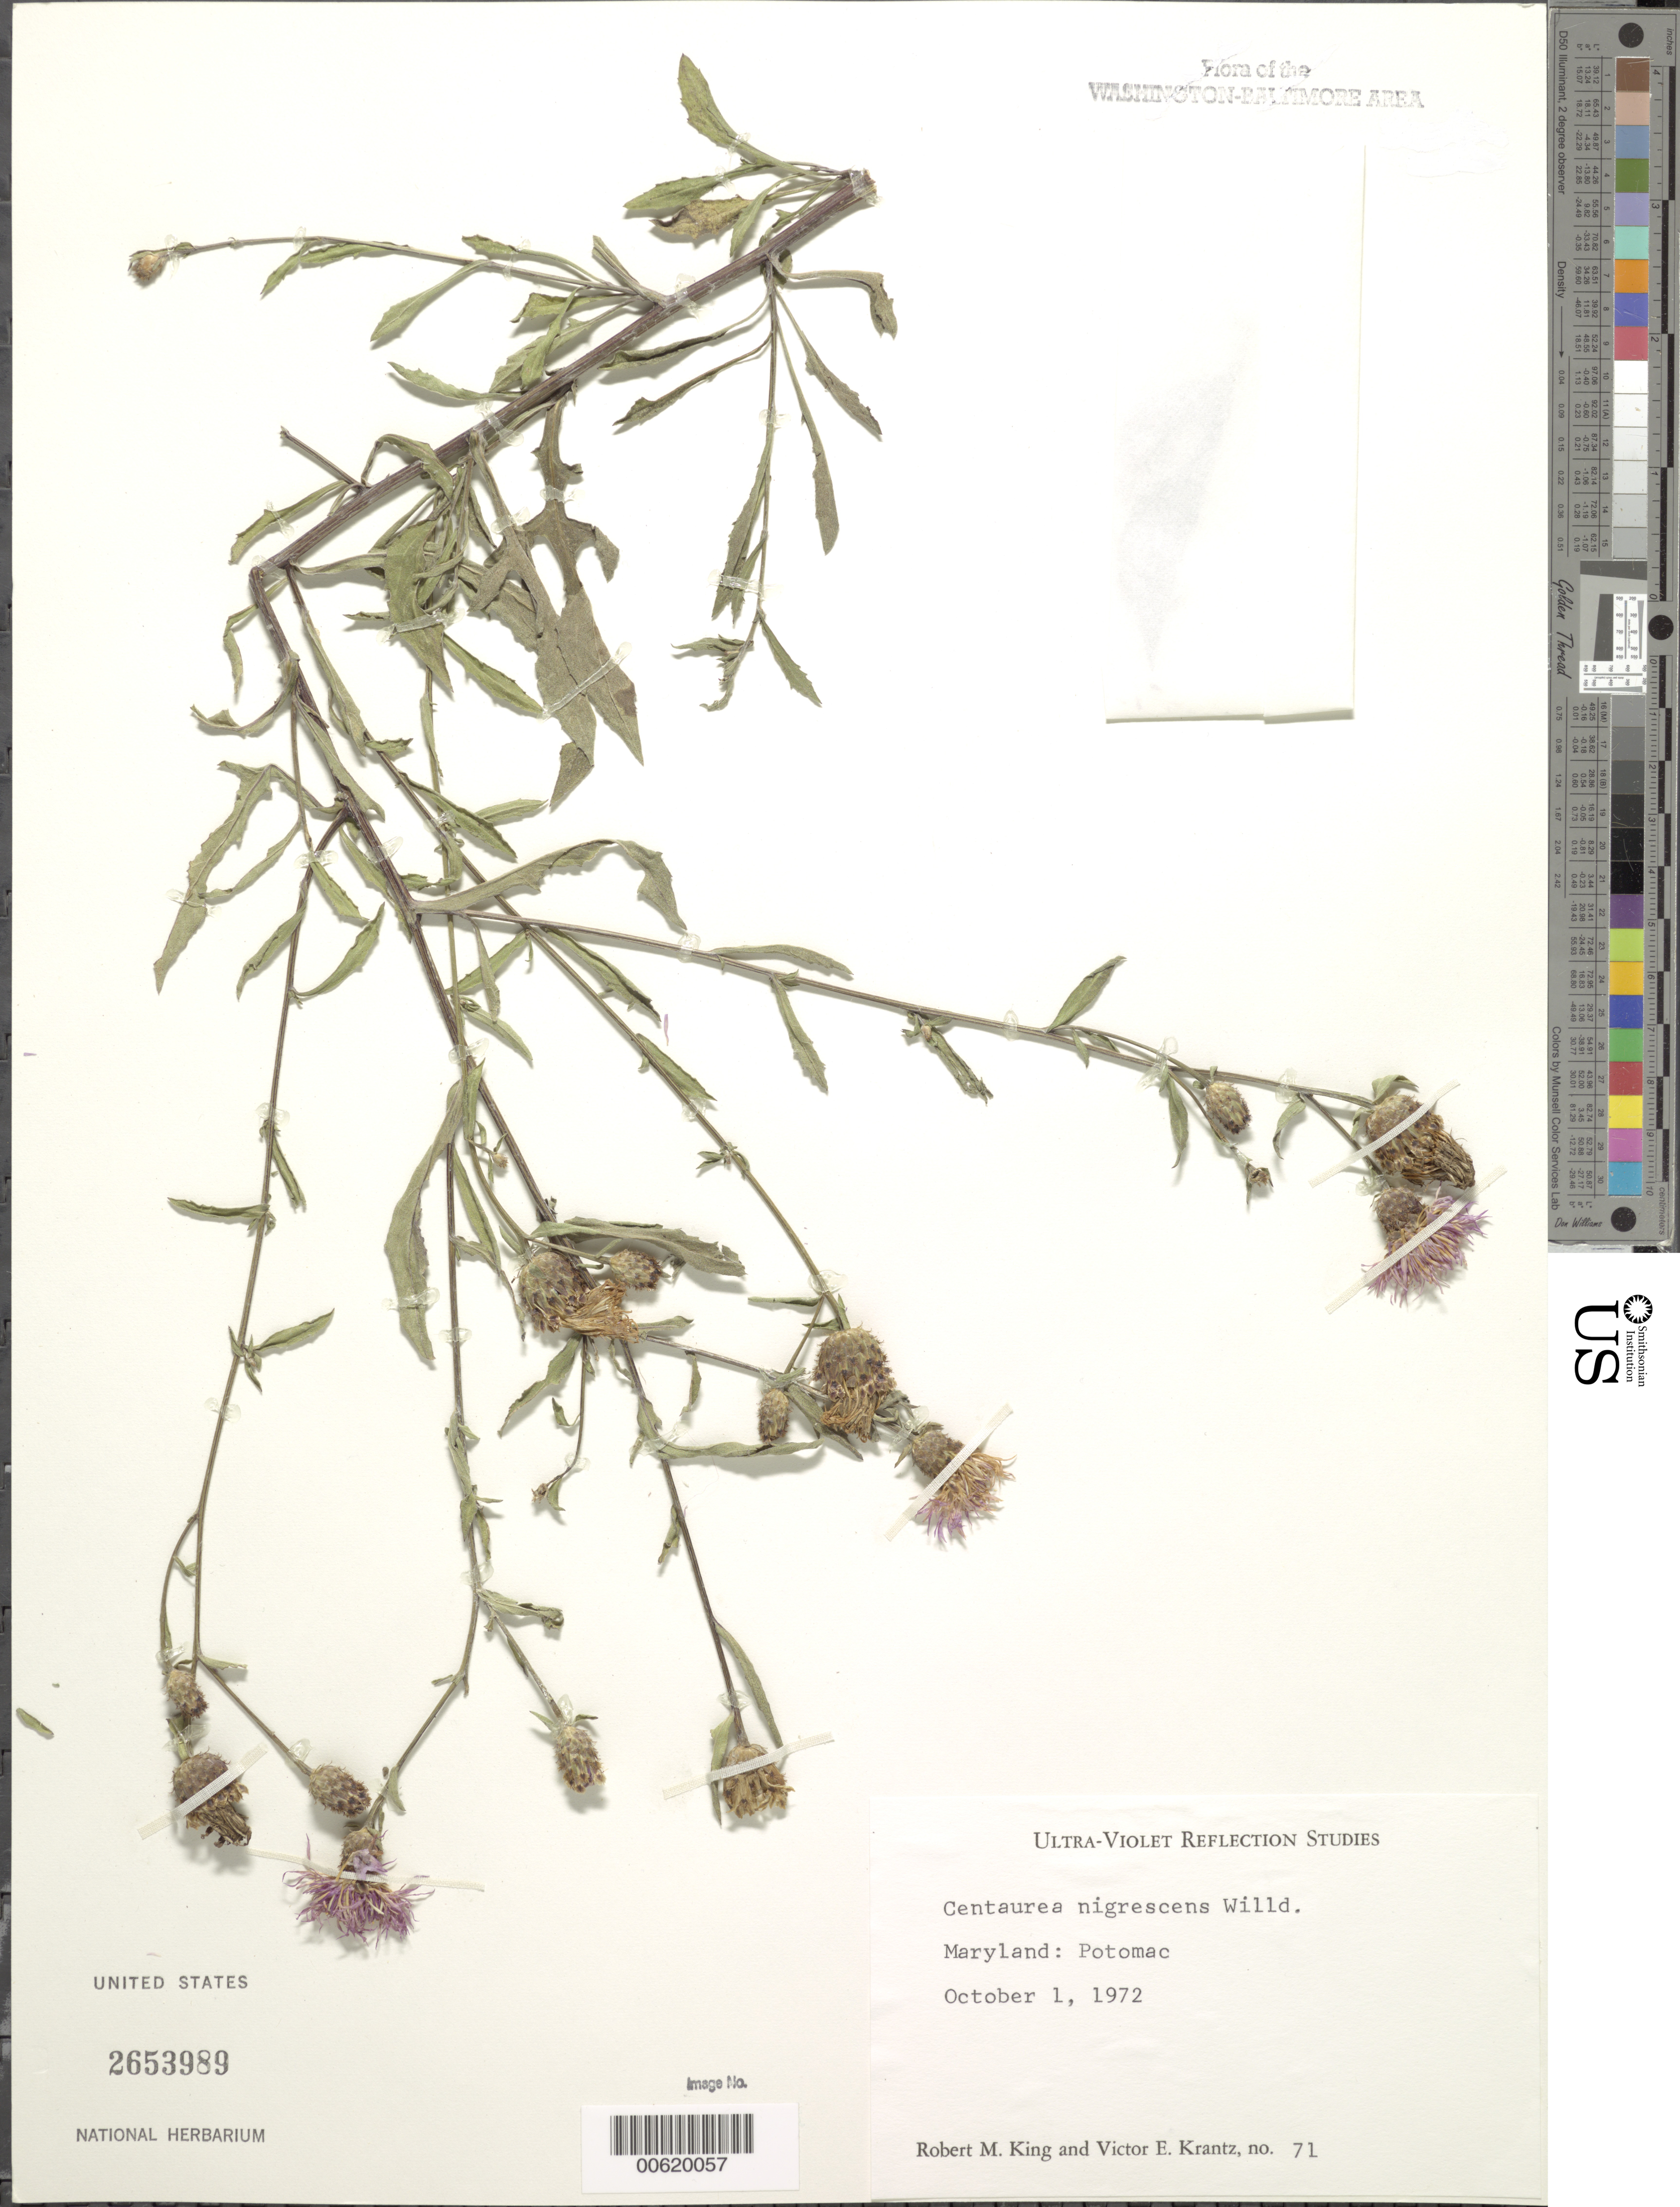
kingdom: Plantae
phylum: Tracheophyta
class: Magnoliopsida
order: Asterales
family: Asteraceae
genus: Centaurea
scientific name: Centaurea nigrescens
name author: L.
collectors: R. M. King & V. Krantz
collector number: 71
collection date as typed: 01 Oct 1972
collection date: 1972-10-01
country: United States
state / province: Maryland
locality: Potomac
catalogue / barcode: US 2653989